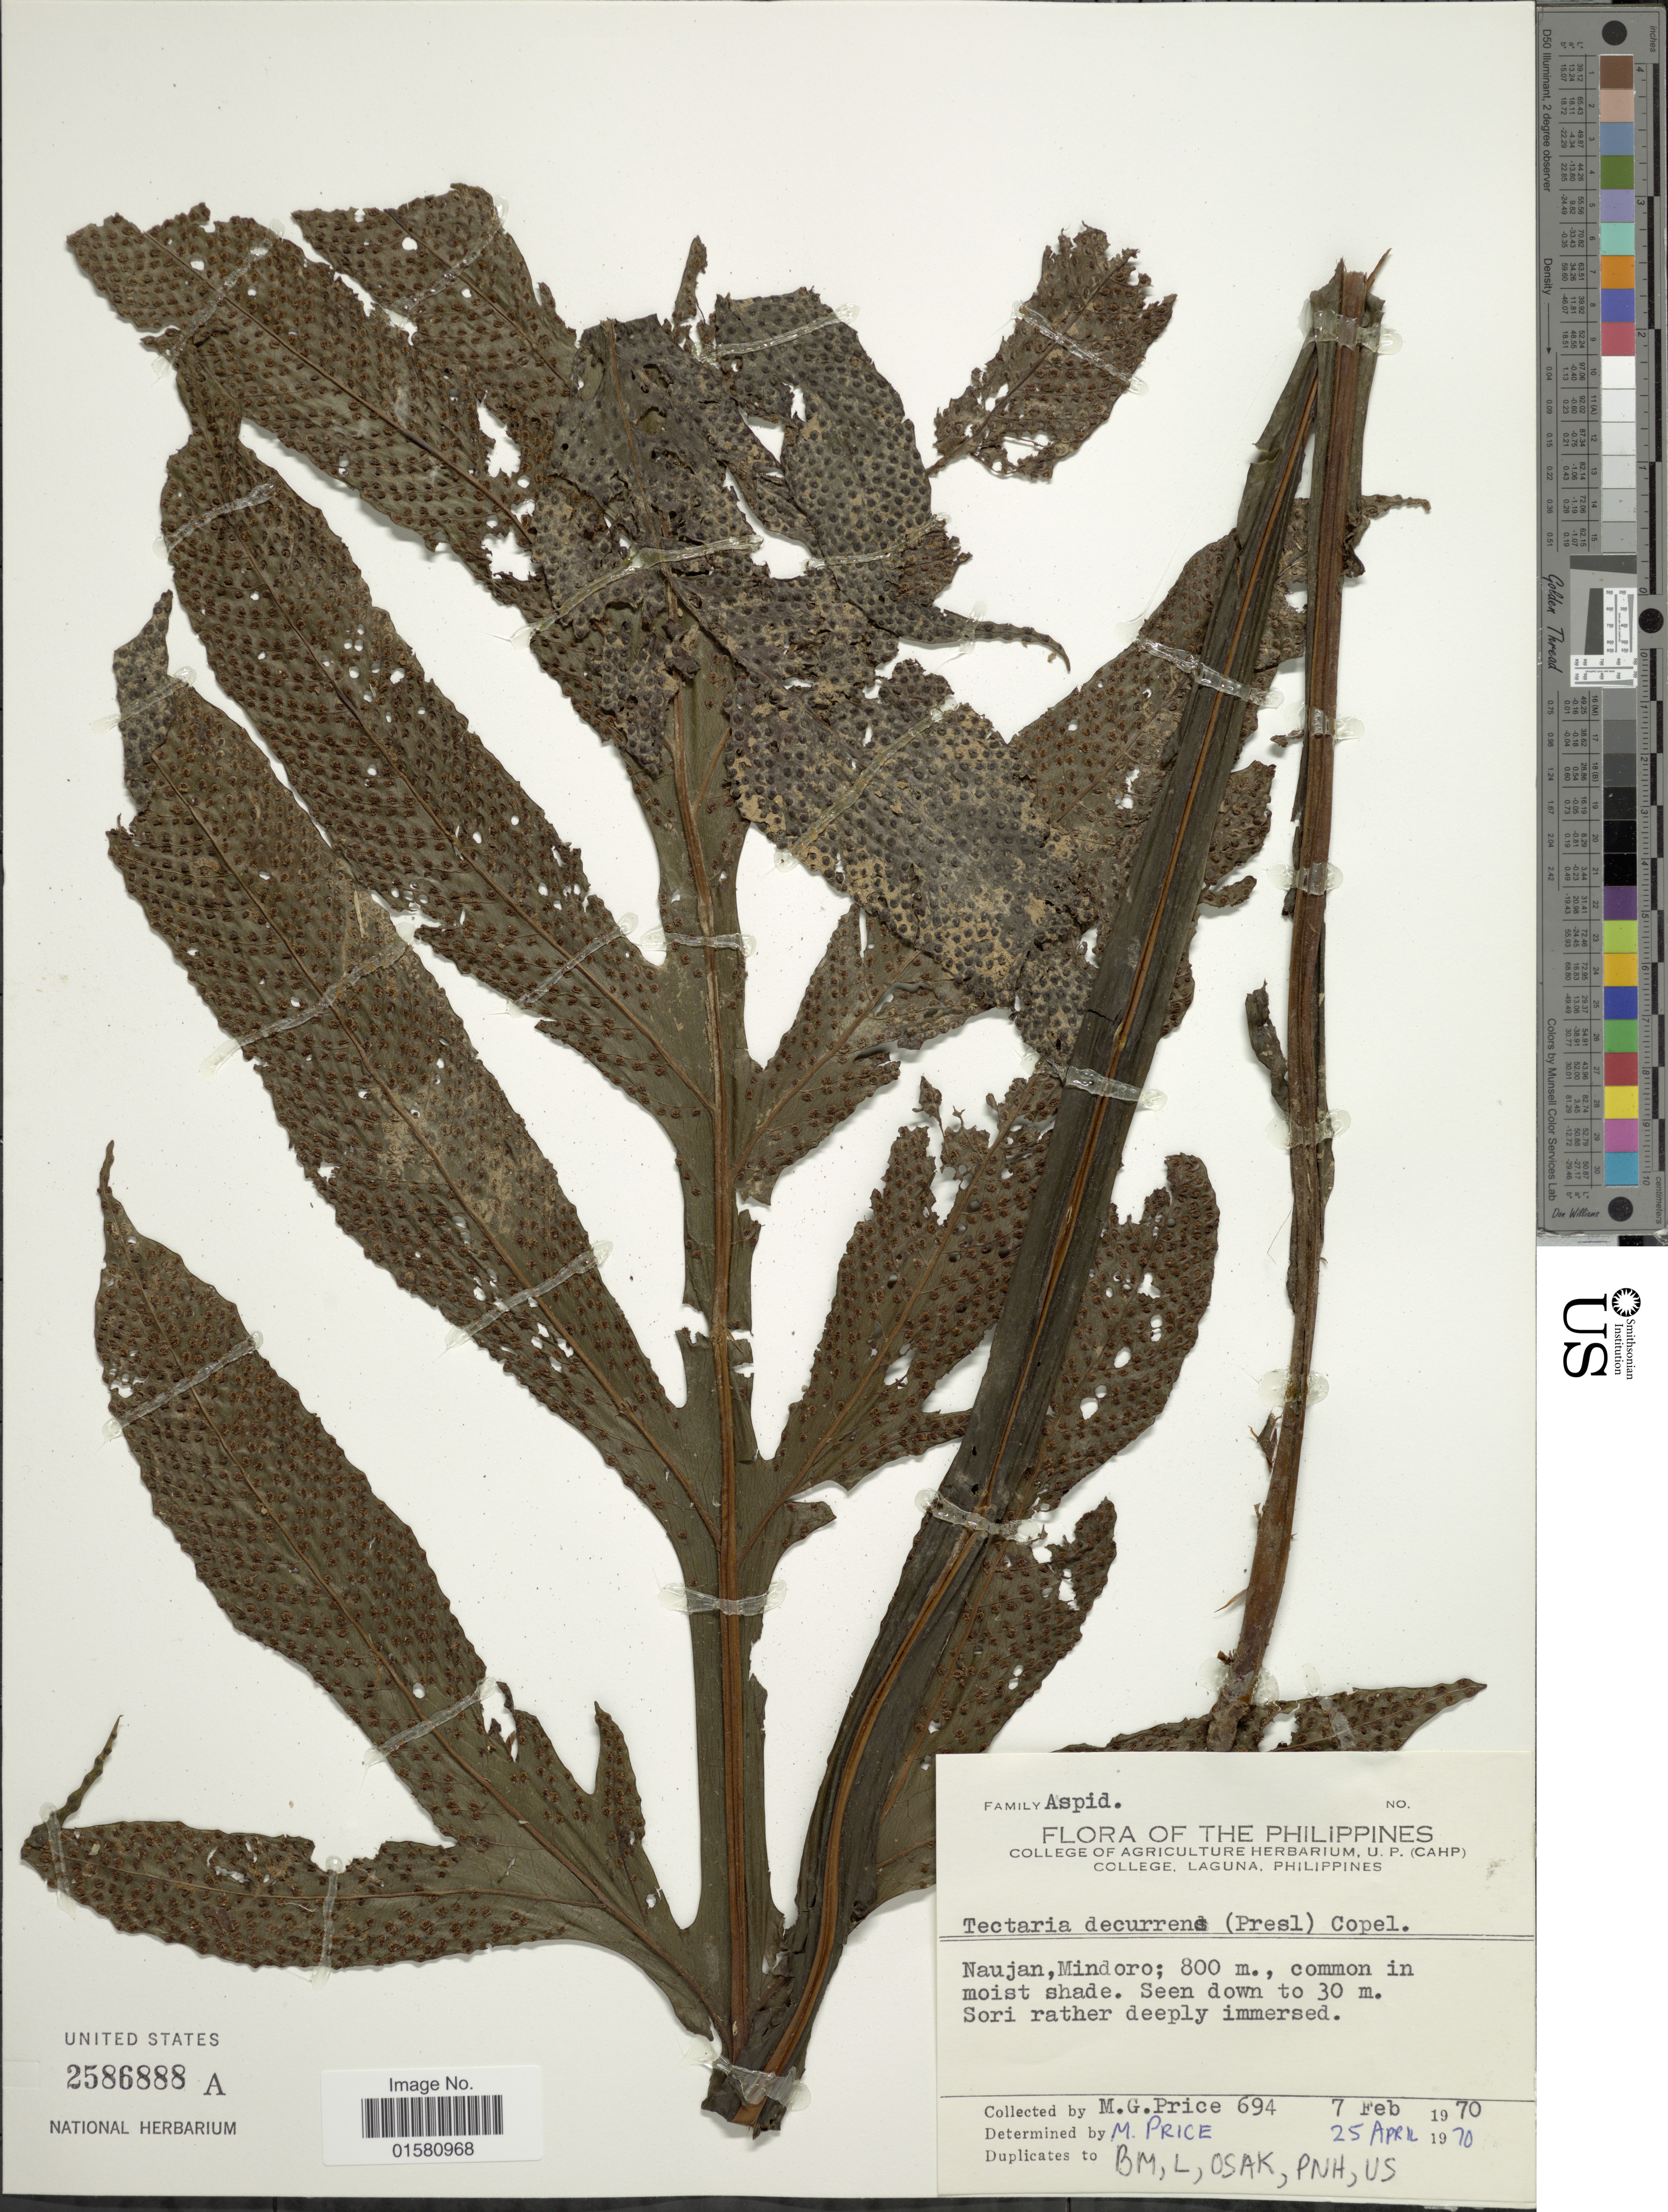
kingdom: Plantae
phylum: Tracheophyta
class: Polypodiopsida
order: Polypodiales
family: Tectariaceae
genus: Tectaria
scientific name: Tectaria decurrens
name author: (Presel.) Copel. in Elmer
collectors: M. G. Price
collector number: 694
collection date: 1970-02-07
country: Philippines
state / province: Mimaropa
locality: Naujan, Mindoro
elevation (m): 800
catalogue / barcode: US 2586888A